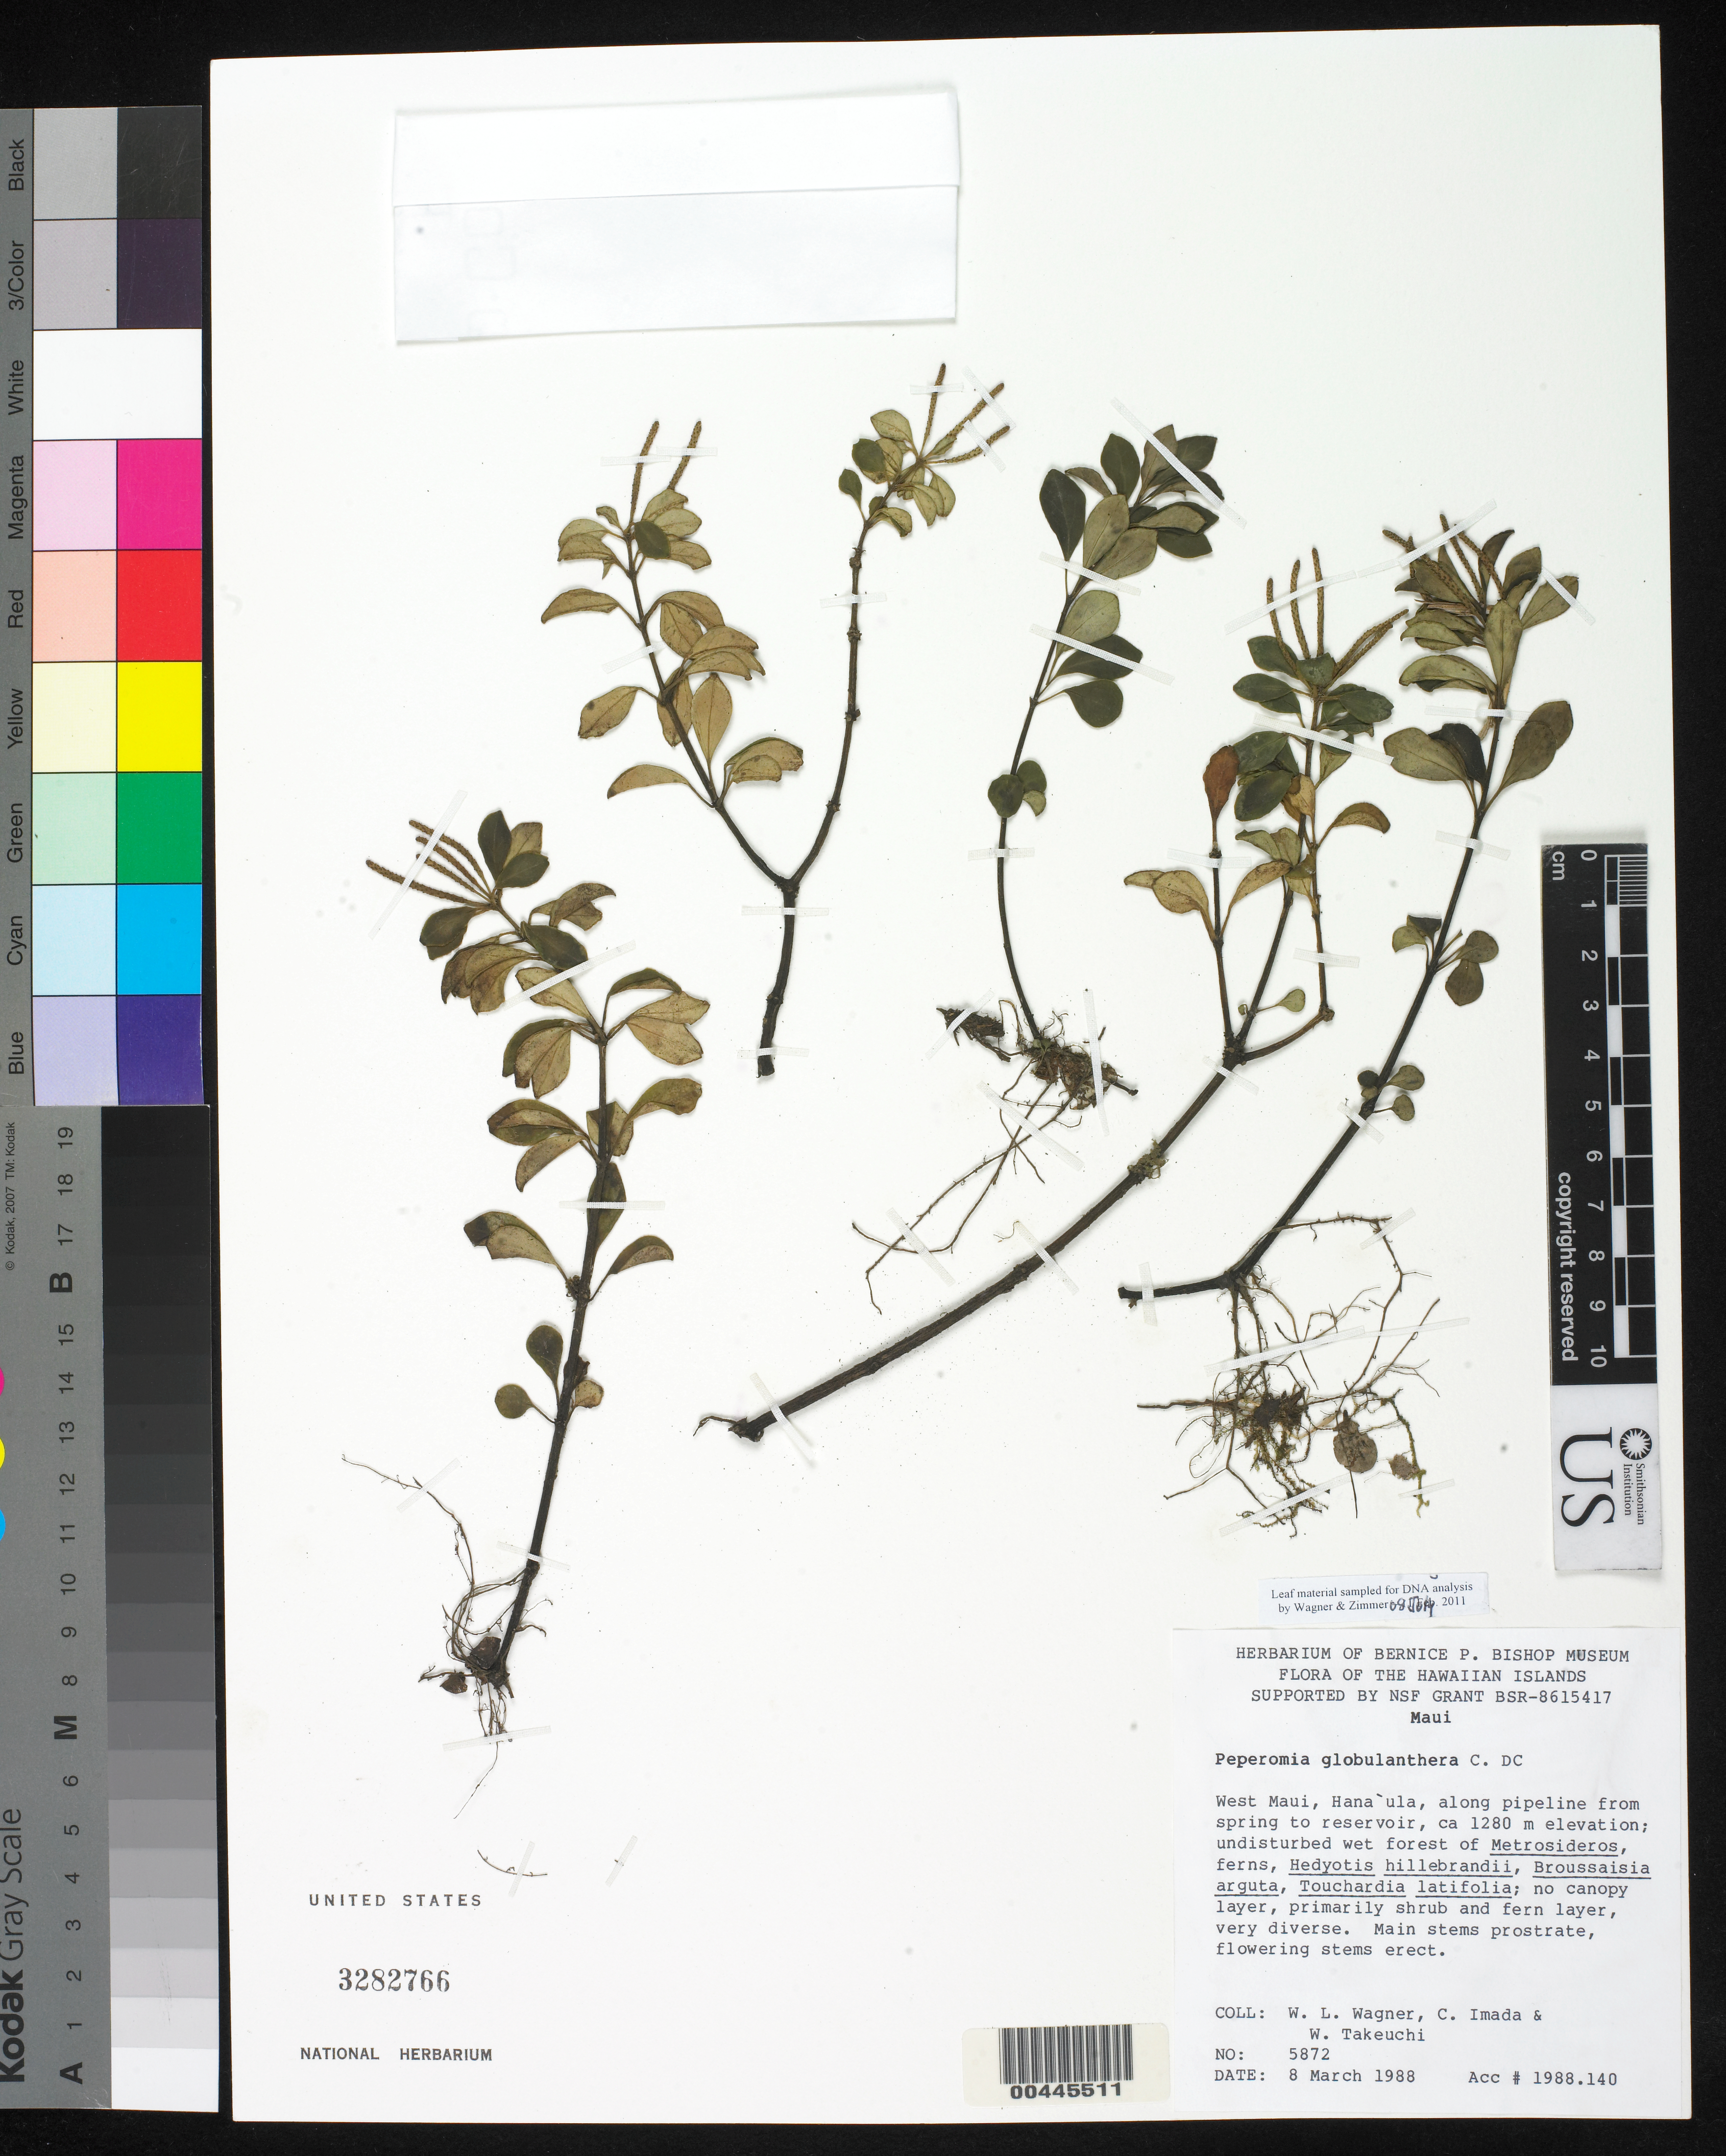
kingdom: Plantae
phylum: Tracheophyta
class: Magnoliopsida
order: Piperales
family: Piperaceae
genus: Peperomia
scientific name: Peperomia globulanthera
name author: C. DC.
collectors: W. L. Wagner, C. Imada & W. N. Takeuchi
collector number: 5872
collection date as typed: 8 Mar 1988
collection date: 1988-03-08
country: United States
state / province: Hawaii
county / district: Maui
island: Maui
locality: W Maui, Hanaula, along pipeline from spring to reservoir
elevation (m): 1280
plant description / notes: Leaf material sampled for DNA analysis byt WEagner & Zimmer - 8 Jul 2011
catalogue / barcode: US 3282766